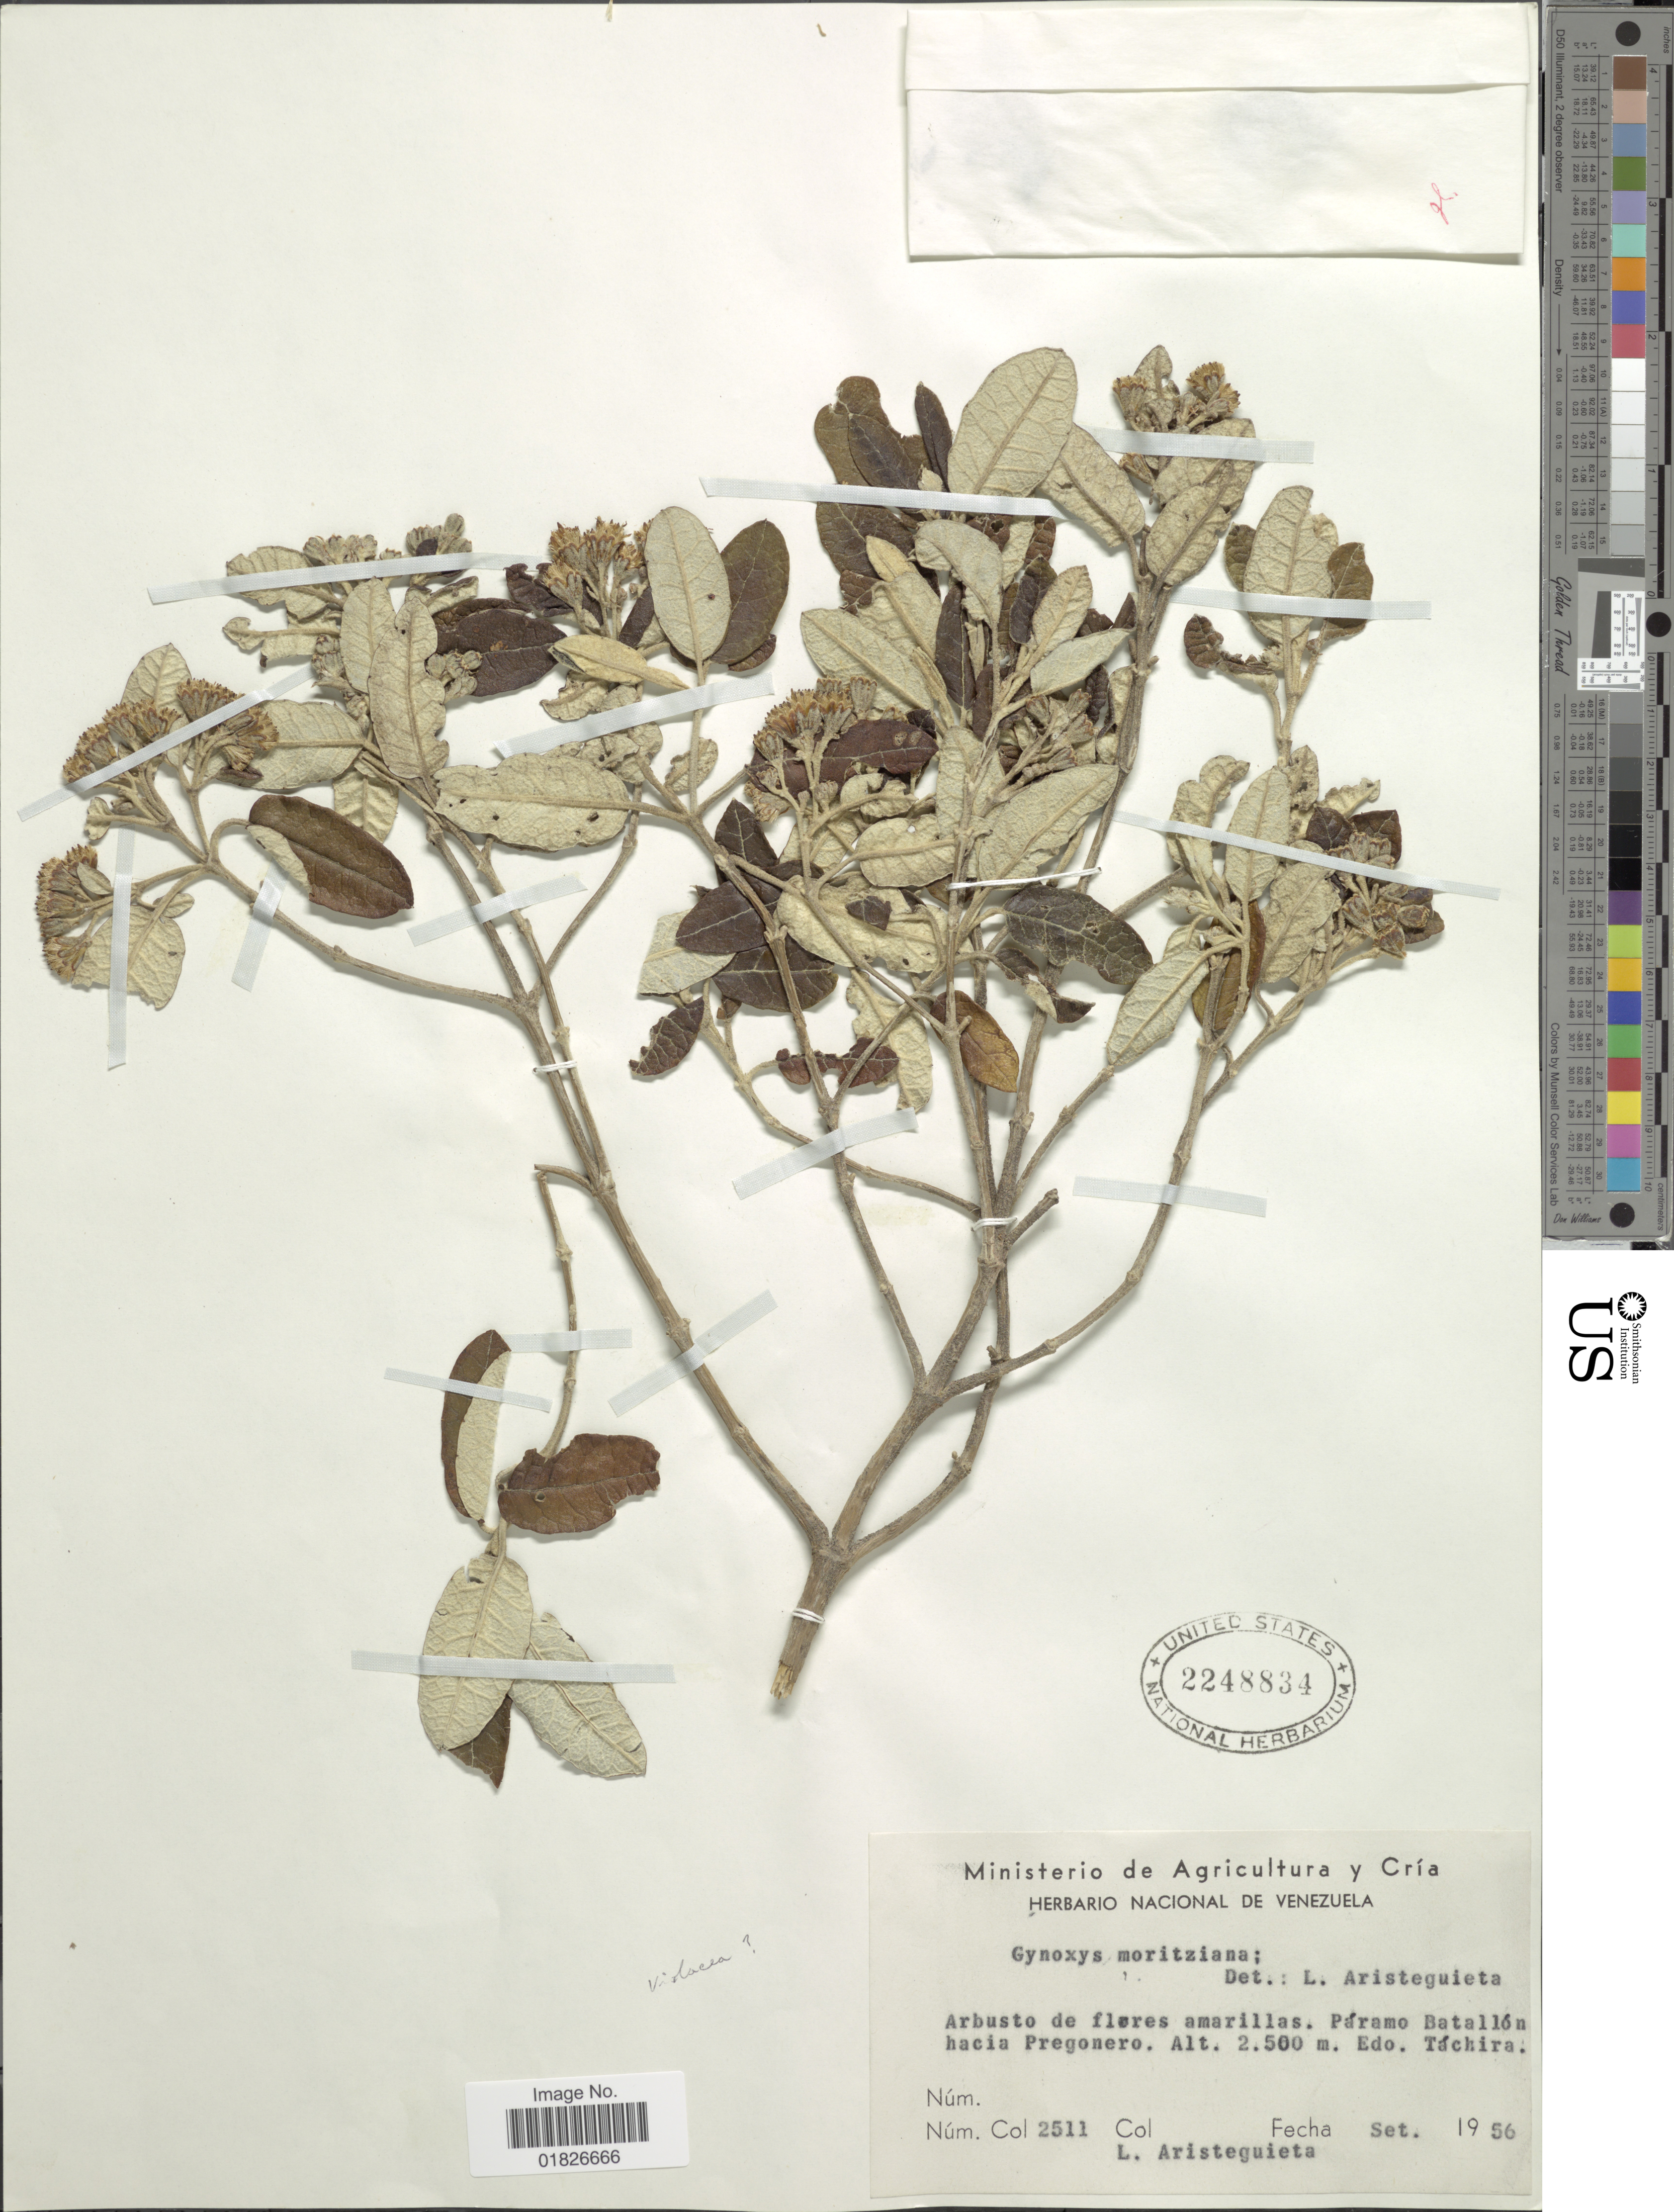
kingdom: Plantae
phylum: Tracheophyta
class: Magnoliopsida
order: Asterales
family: Asteraceae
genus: Gynoxys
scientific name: Gynoxys violacea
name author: Sch. Bip. ex Wedd.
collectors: L. Aristeguieta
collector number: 2511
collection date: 1956-09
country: Venezuela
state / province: Tachira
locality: Paramo Batallon hacia Pregonero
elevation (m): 2500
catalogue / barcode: US 2248834